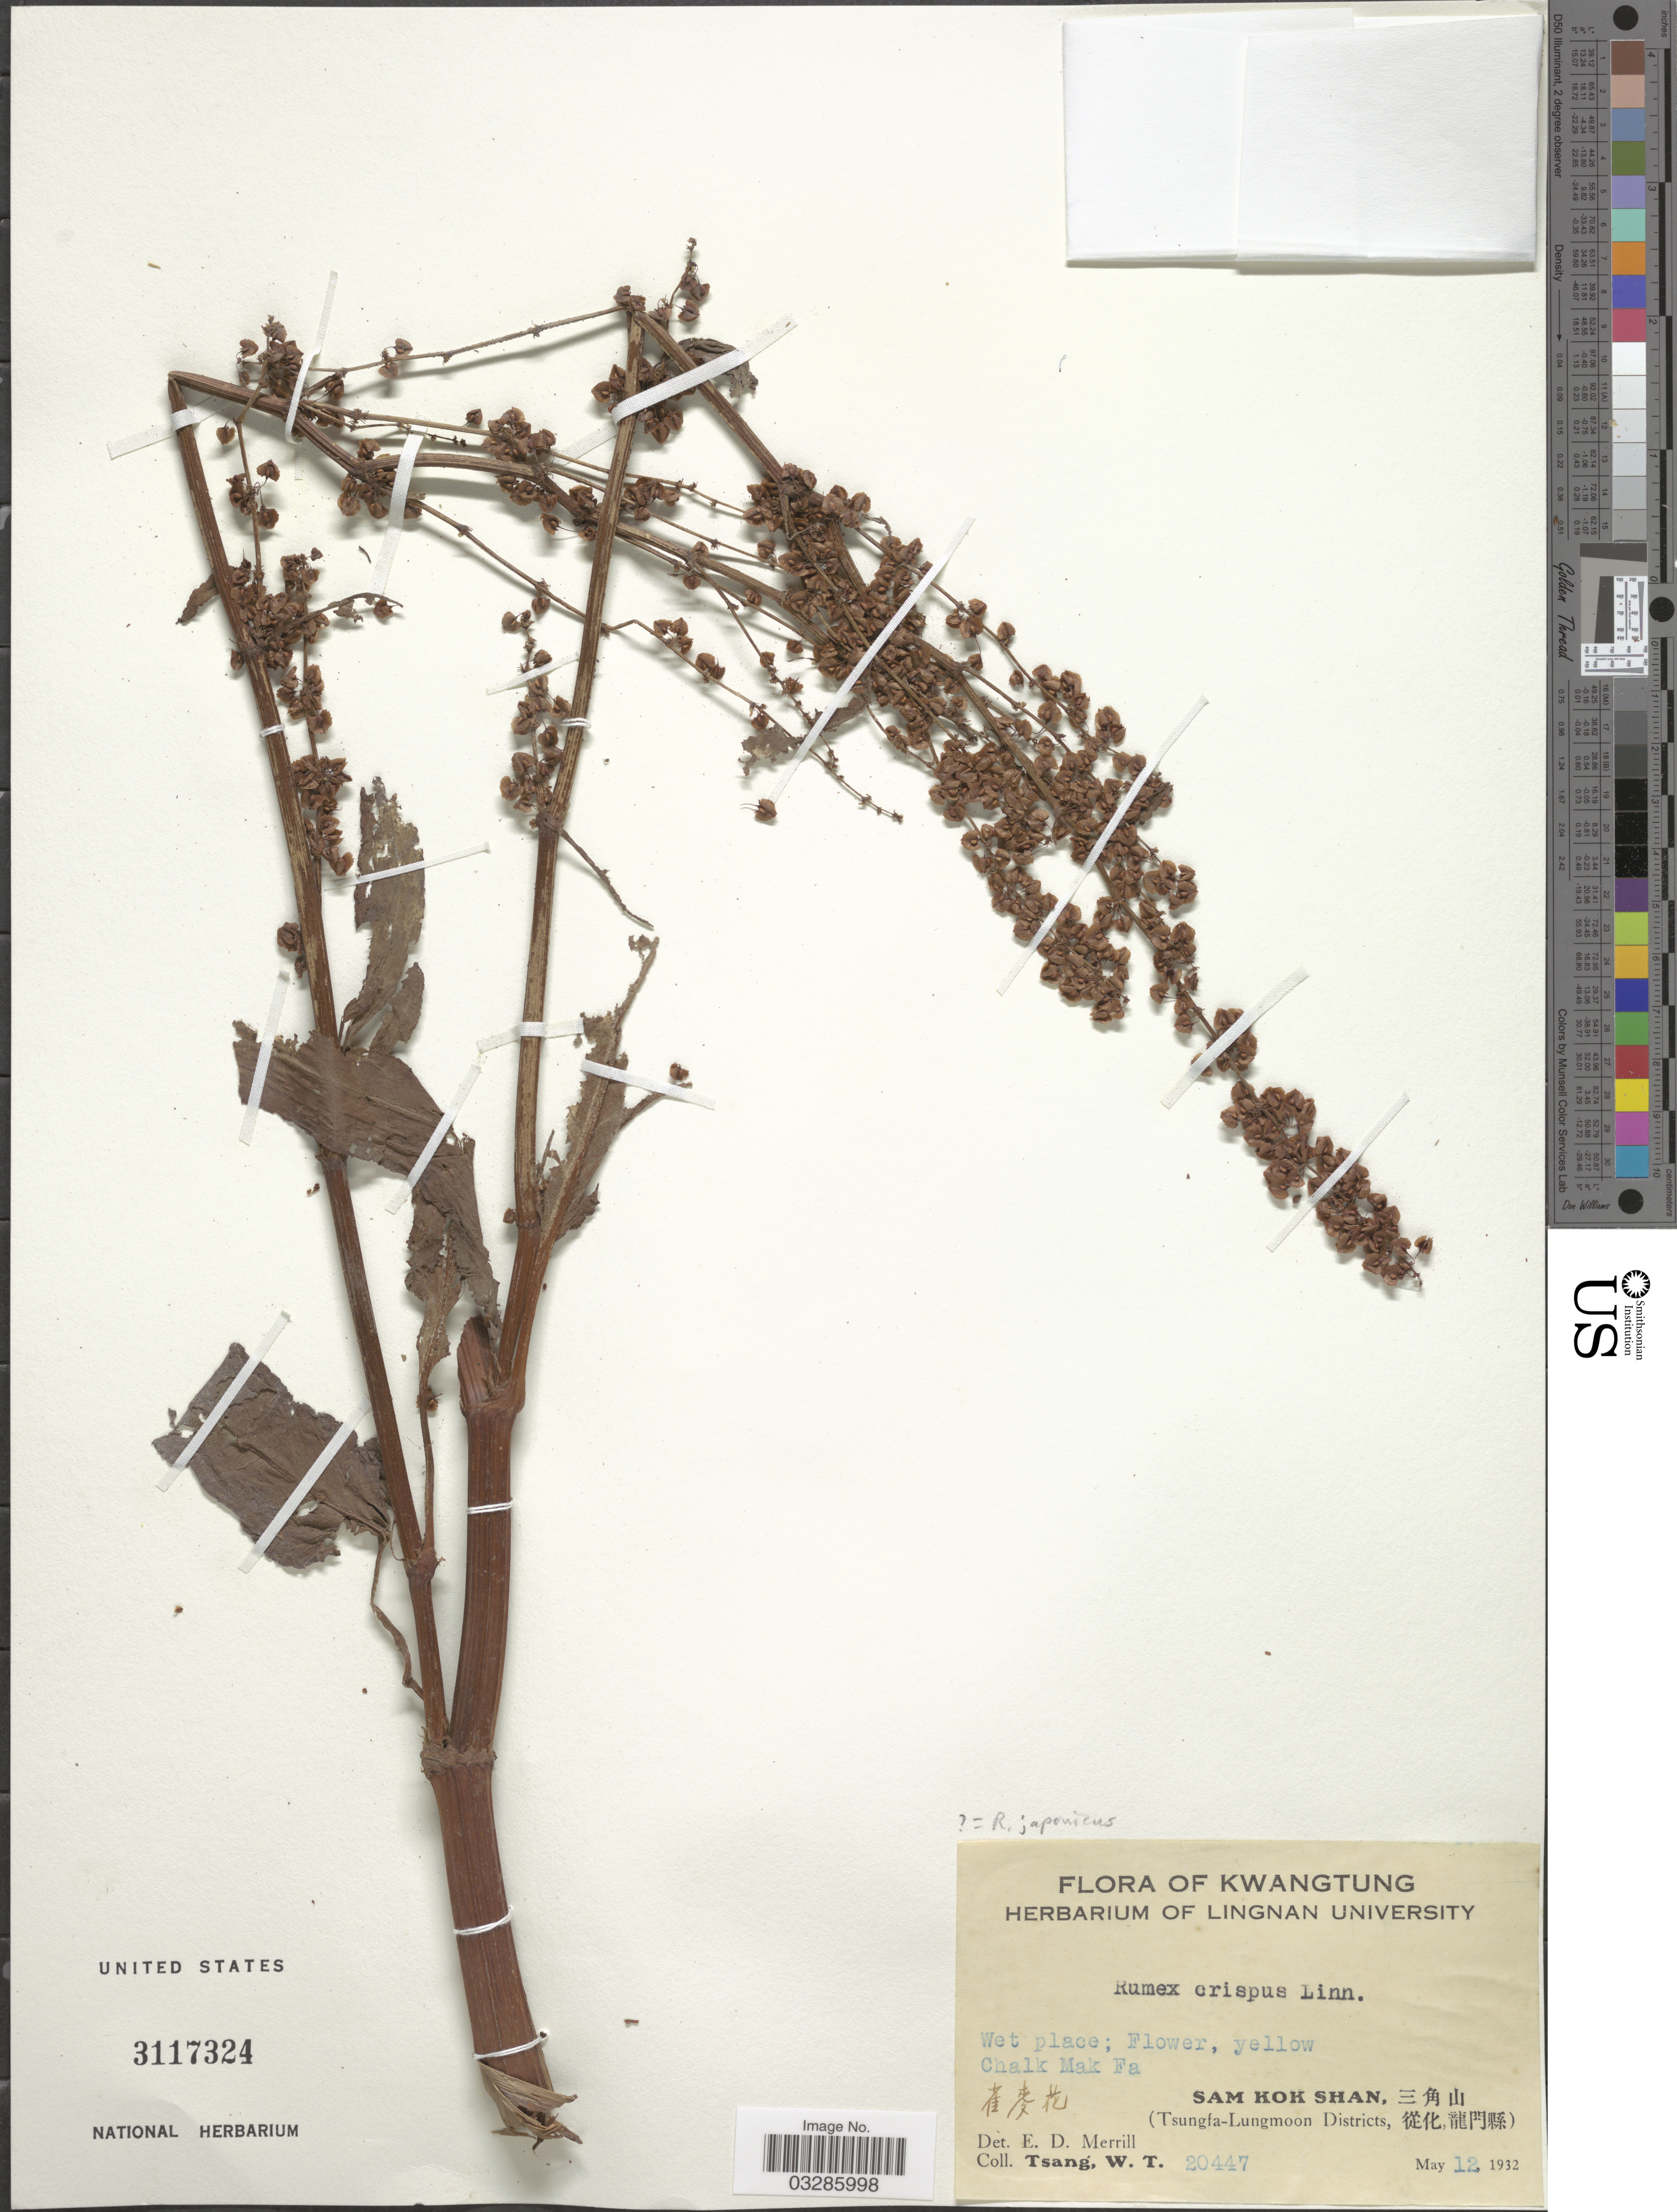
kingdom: Plantae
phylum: Tracheophyta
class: Magnoliopsida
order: Caryophyllales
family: Polygonaceae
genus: Rumex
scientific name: Rumex crispus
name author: L.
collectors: W. T. Tsang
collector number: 20447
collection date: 1932-05-12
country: China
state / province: Guangdong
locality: Kwatung,Chalk Mak Fa,, Sam Kok Shan, (Tsungfa-Lungmoon Districts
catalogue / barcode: US 3117324